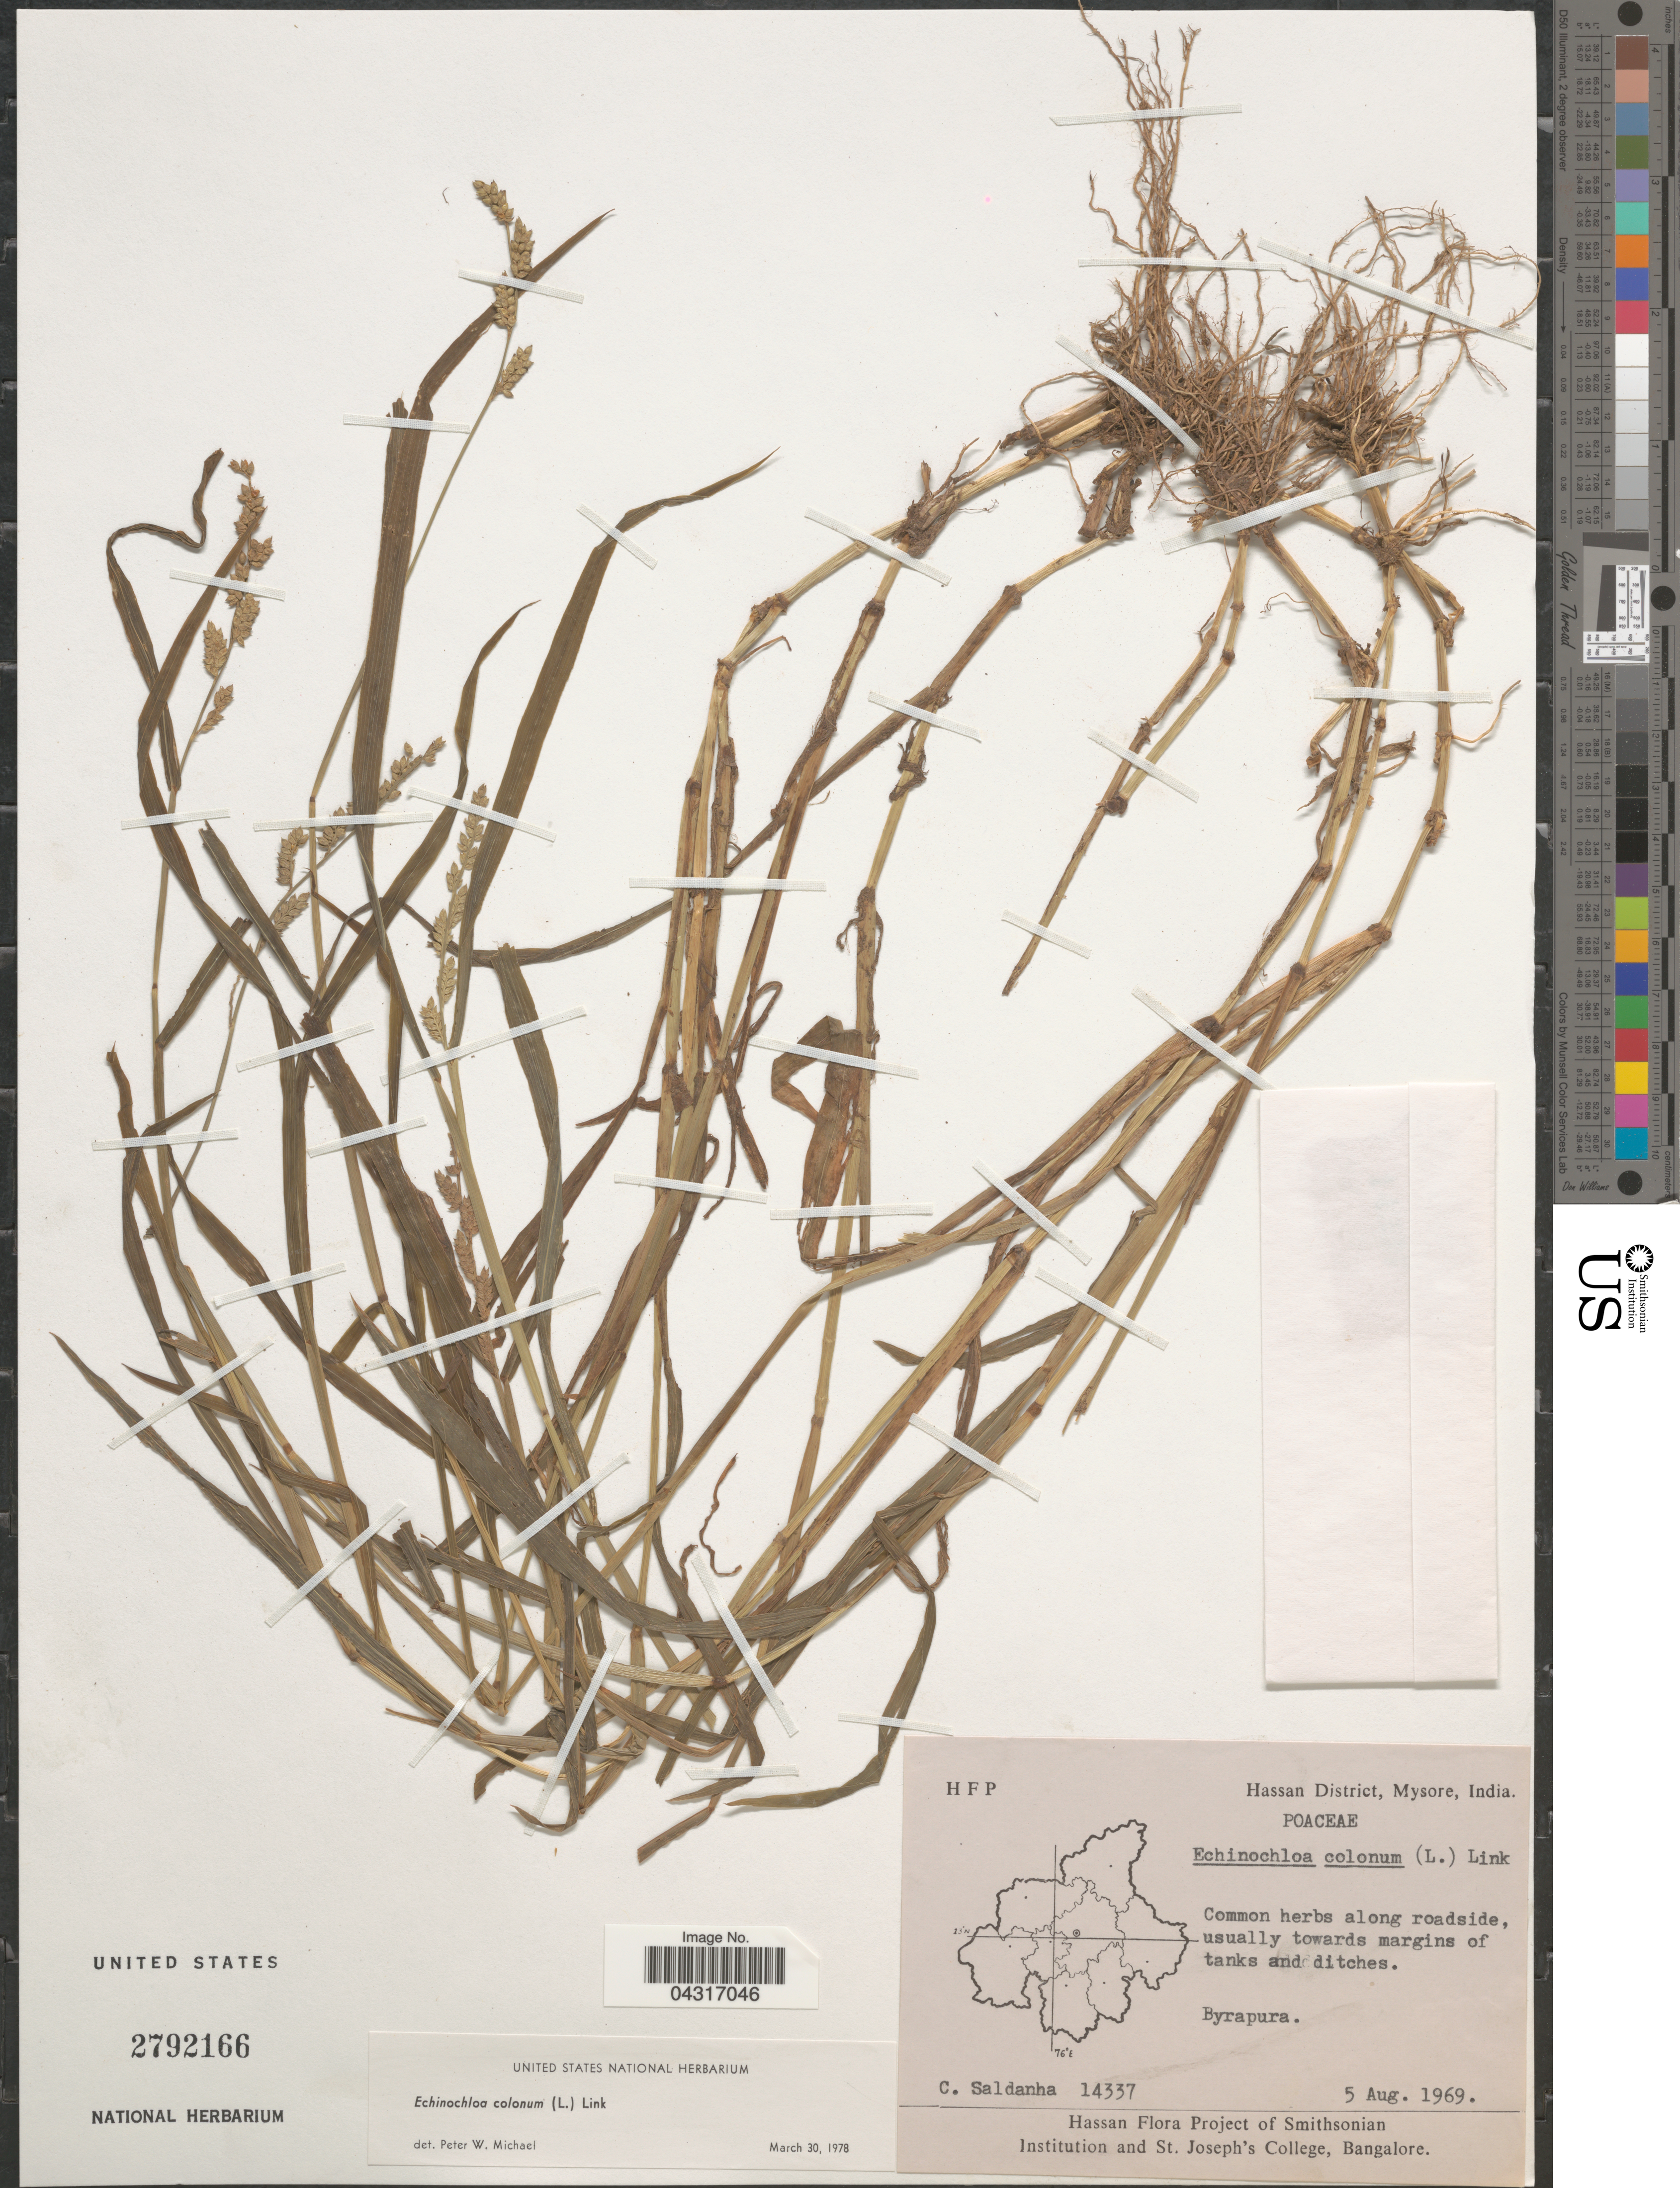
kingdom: Plantae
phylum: Tracheophyta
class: Liliopsida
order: Poales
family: Poaceae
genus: Echinochloa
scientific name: Echinochloa colona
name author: (L.) Link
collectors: C. Saldanha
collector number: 14337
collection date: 1969-08-05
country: India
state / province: Karnataka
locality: Hassan District, Mysore. Byrapura.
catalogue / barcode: US 2792166